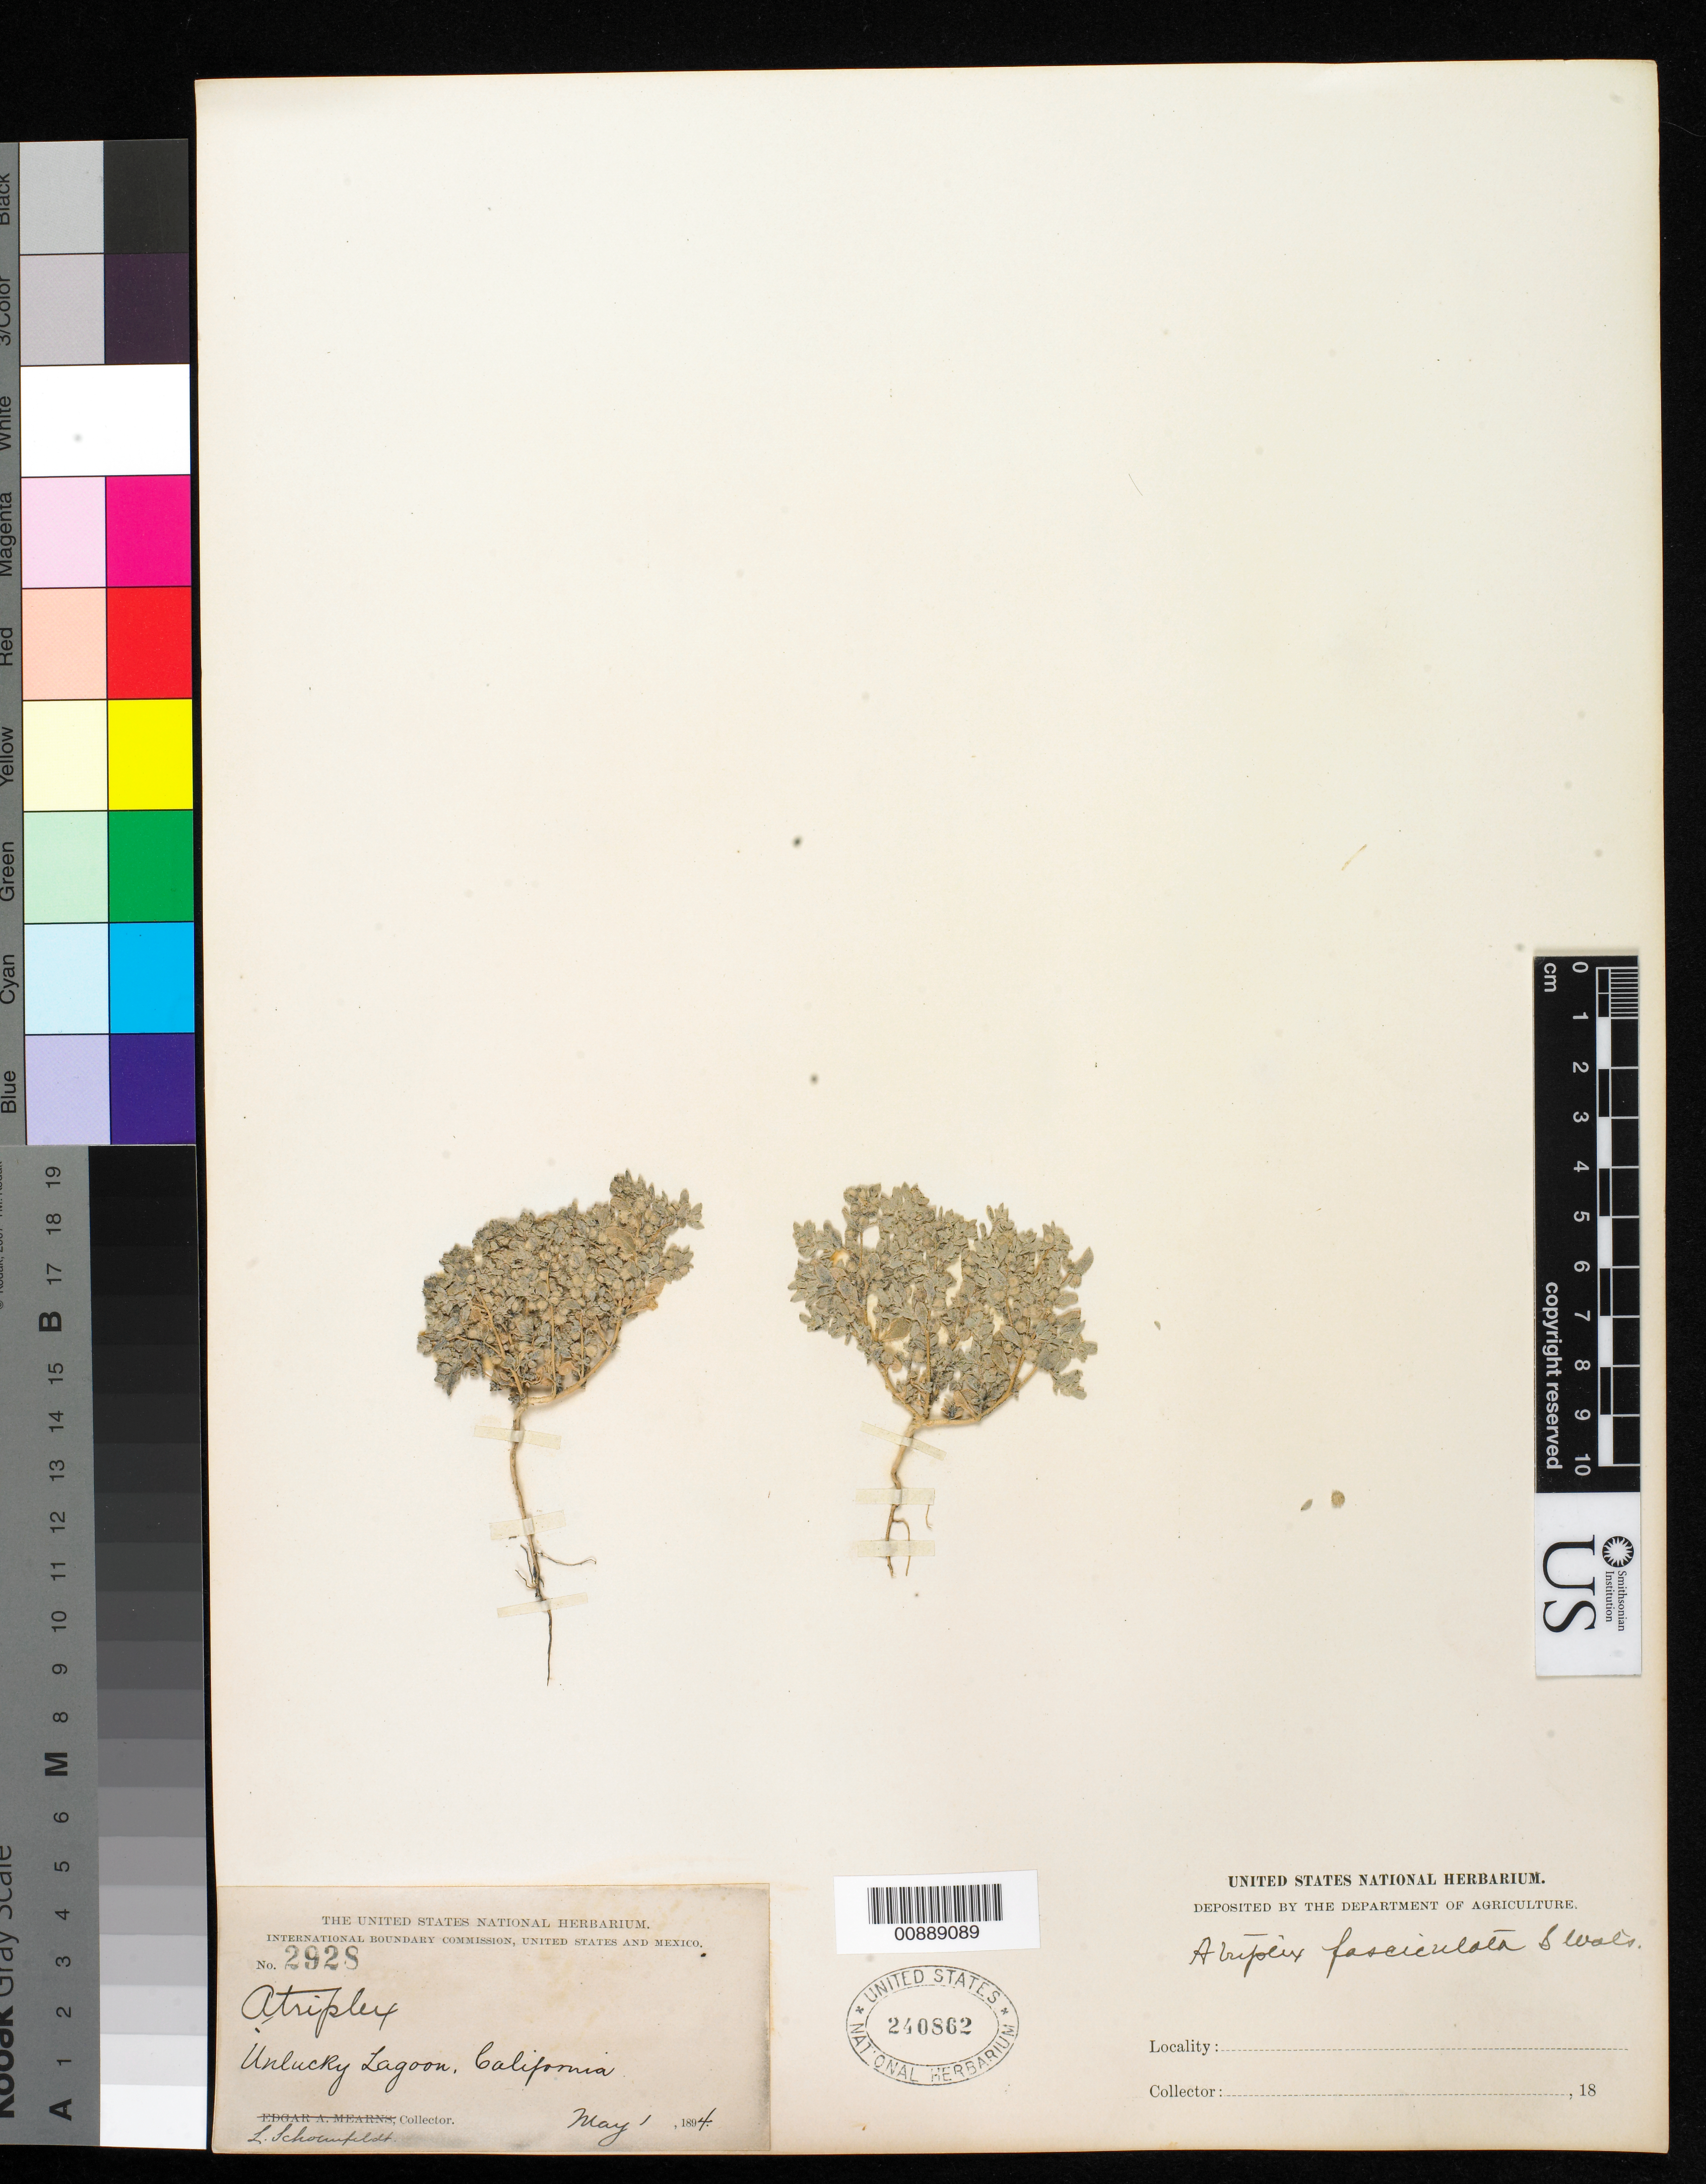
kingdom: Plantae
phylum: Tracheophyta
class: Magnoliopsida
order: Caryophyllales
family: Amaranthaceae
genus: Atriplex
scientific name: Atriplex fasciculata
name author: S. Watson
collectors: L. Schoenfeldt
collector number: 2928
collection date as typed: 01 May 1894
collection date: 1894-05-01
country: United States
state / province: California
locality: Unlucky Lagoon, California.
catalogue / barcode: US 240862